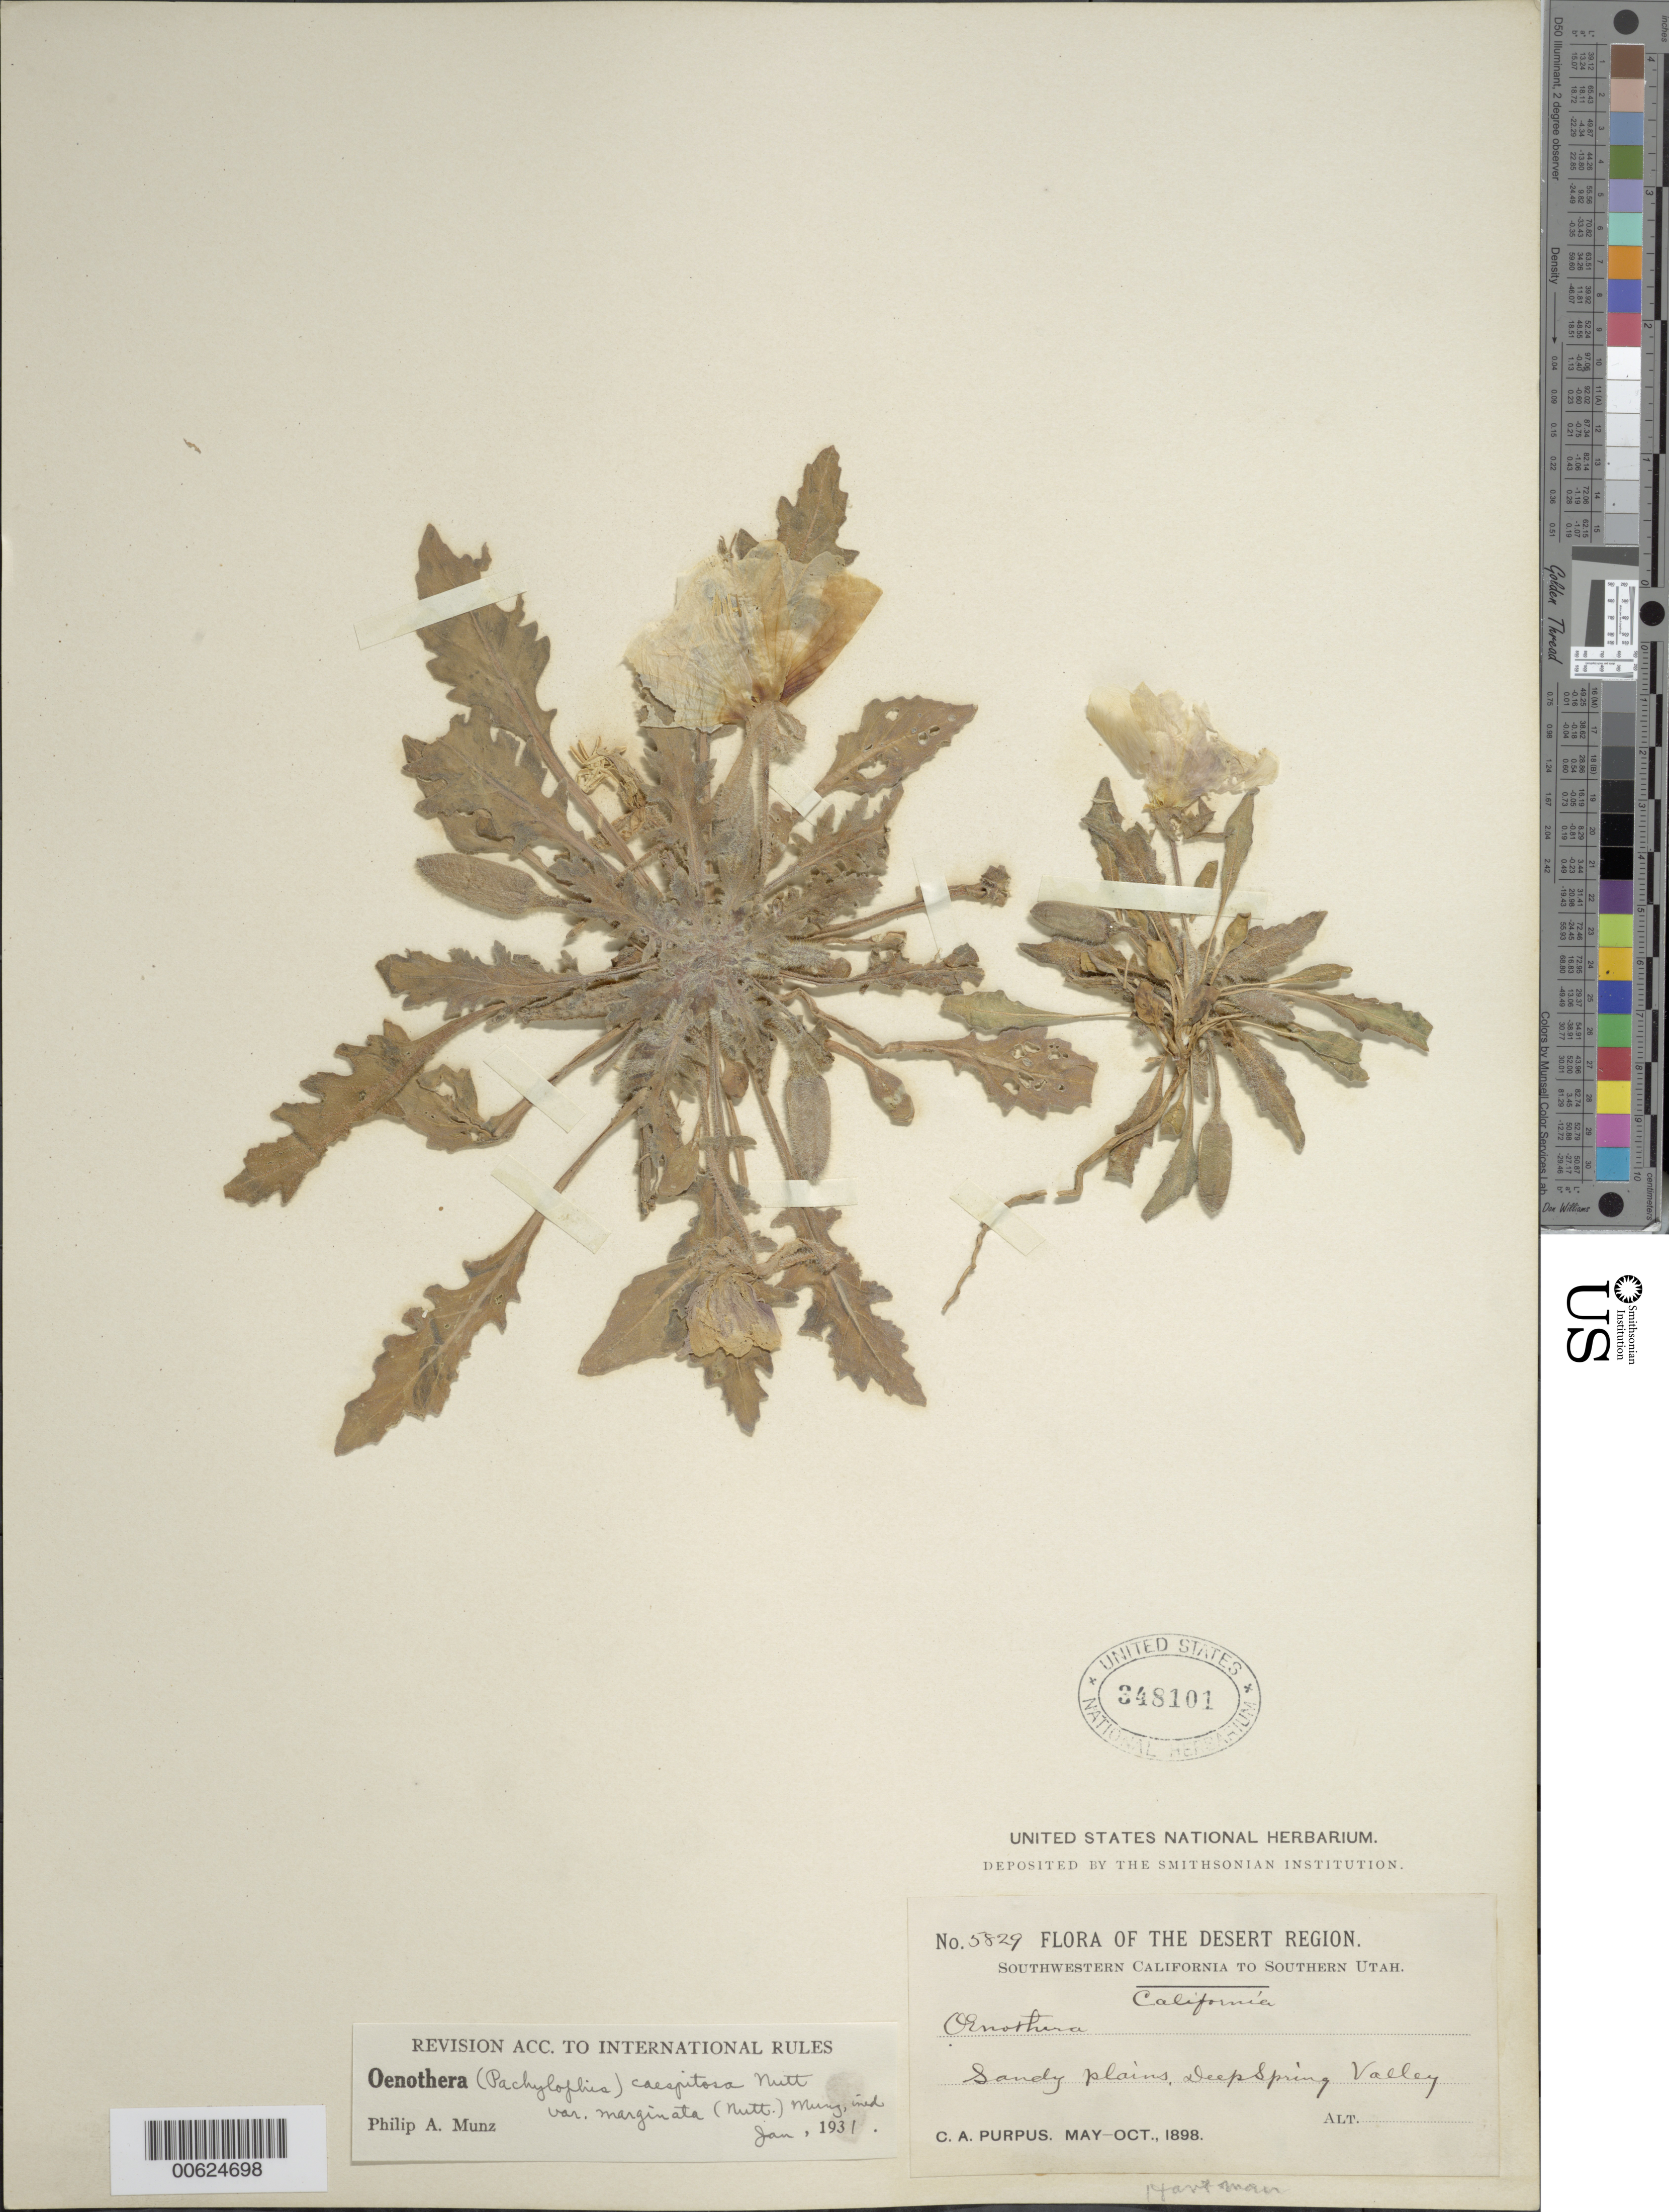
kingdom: Plantae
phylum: Tracheophyta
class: Magnoliopsida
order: Myrtales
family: Onagraceae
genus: Oenothera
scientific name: Oenothera cespitosa subsp. marginata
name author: (Nutt. ex Hook. & Arn.) Munz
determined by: Munz, Philip A.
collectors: C. A. Purpus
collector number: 5829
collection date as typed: May 1898 to -- Oct 1898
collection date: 1898-05/1898-10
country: United States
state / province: California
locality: Deep Spring Valley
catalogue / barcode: US 348101